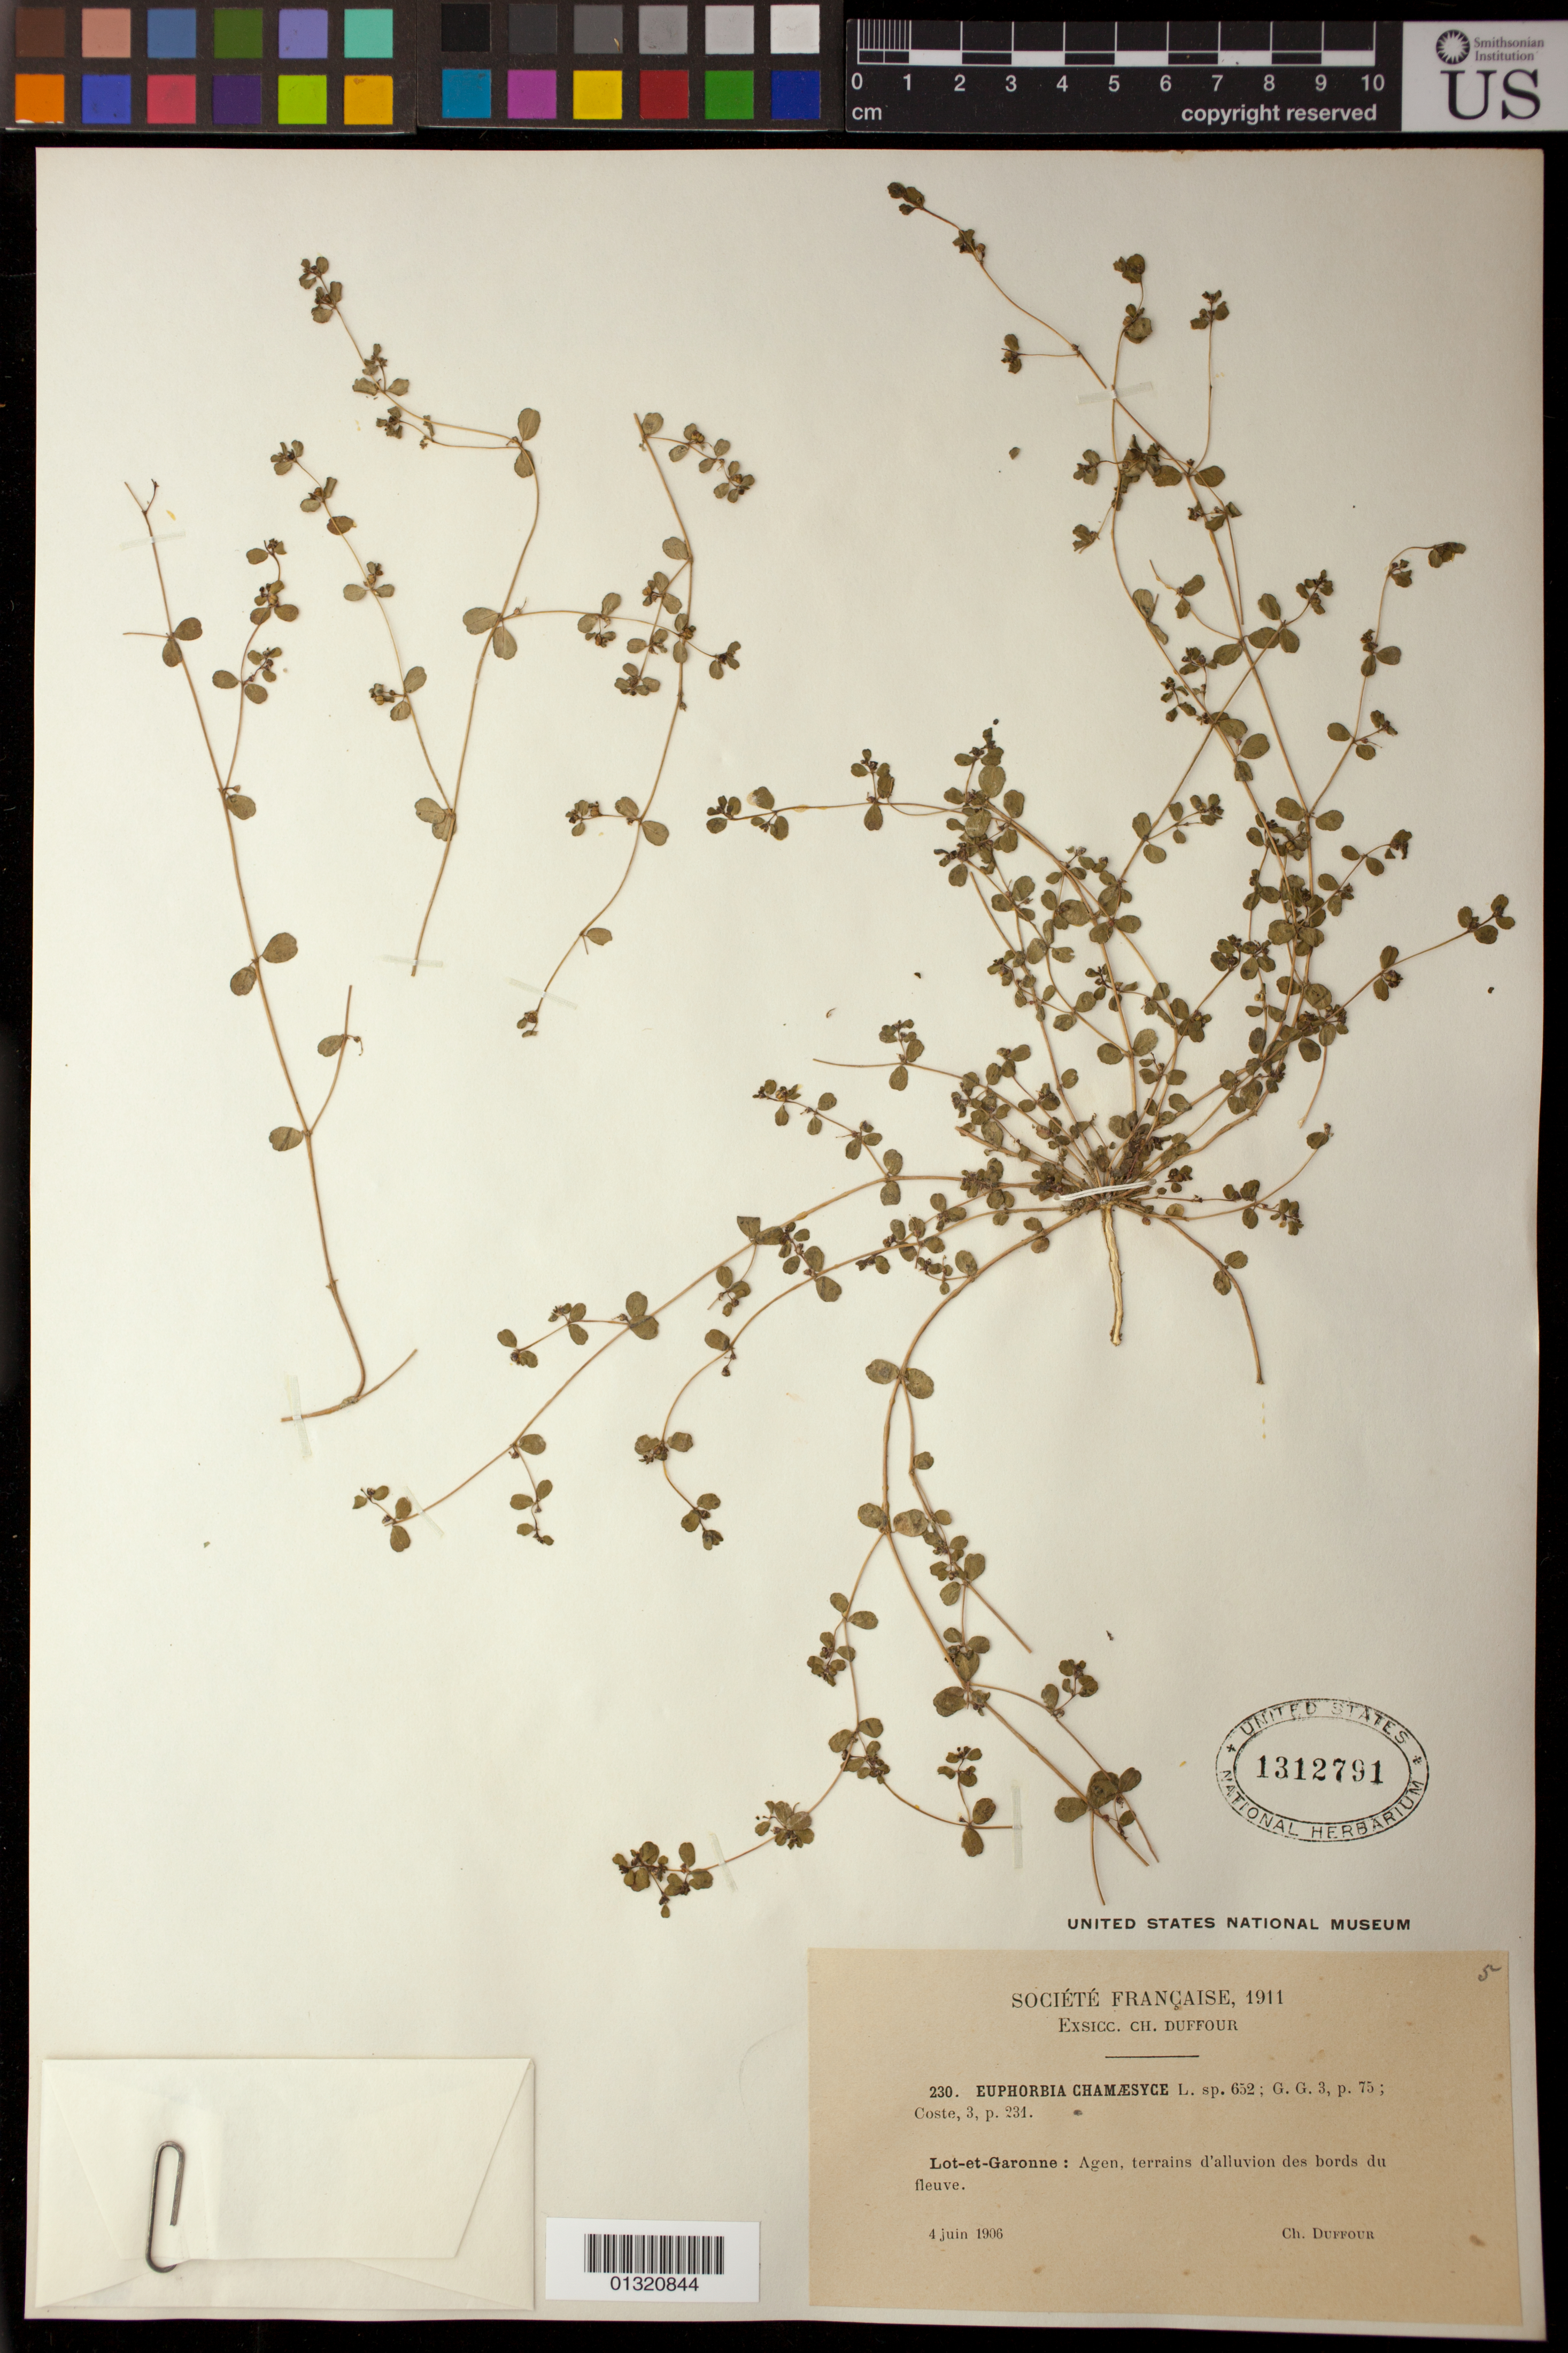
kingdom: Plantae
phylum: Tracheophyta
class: Magnoliopsida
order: Malpighiales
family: Euphorbiaceae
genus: Euphorbia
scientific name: Euphorbia chamaesyce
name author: L.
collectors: C. Duffour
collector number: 230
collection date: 1906-06-04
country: France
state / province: Nouvelle-Aquitaine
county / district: Lot-et-Garonne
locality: Lot-et-Garonne : Agen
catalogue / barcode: US 1312791